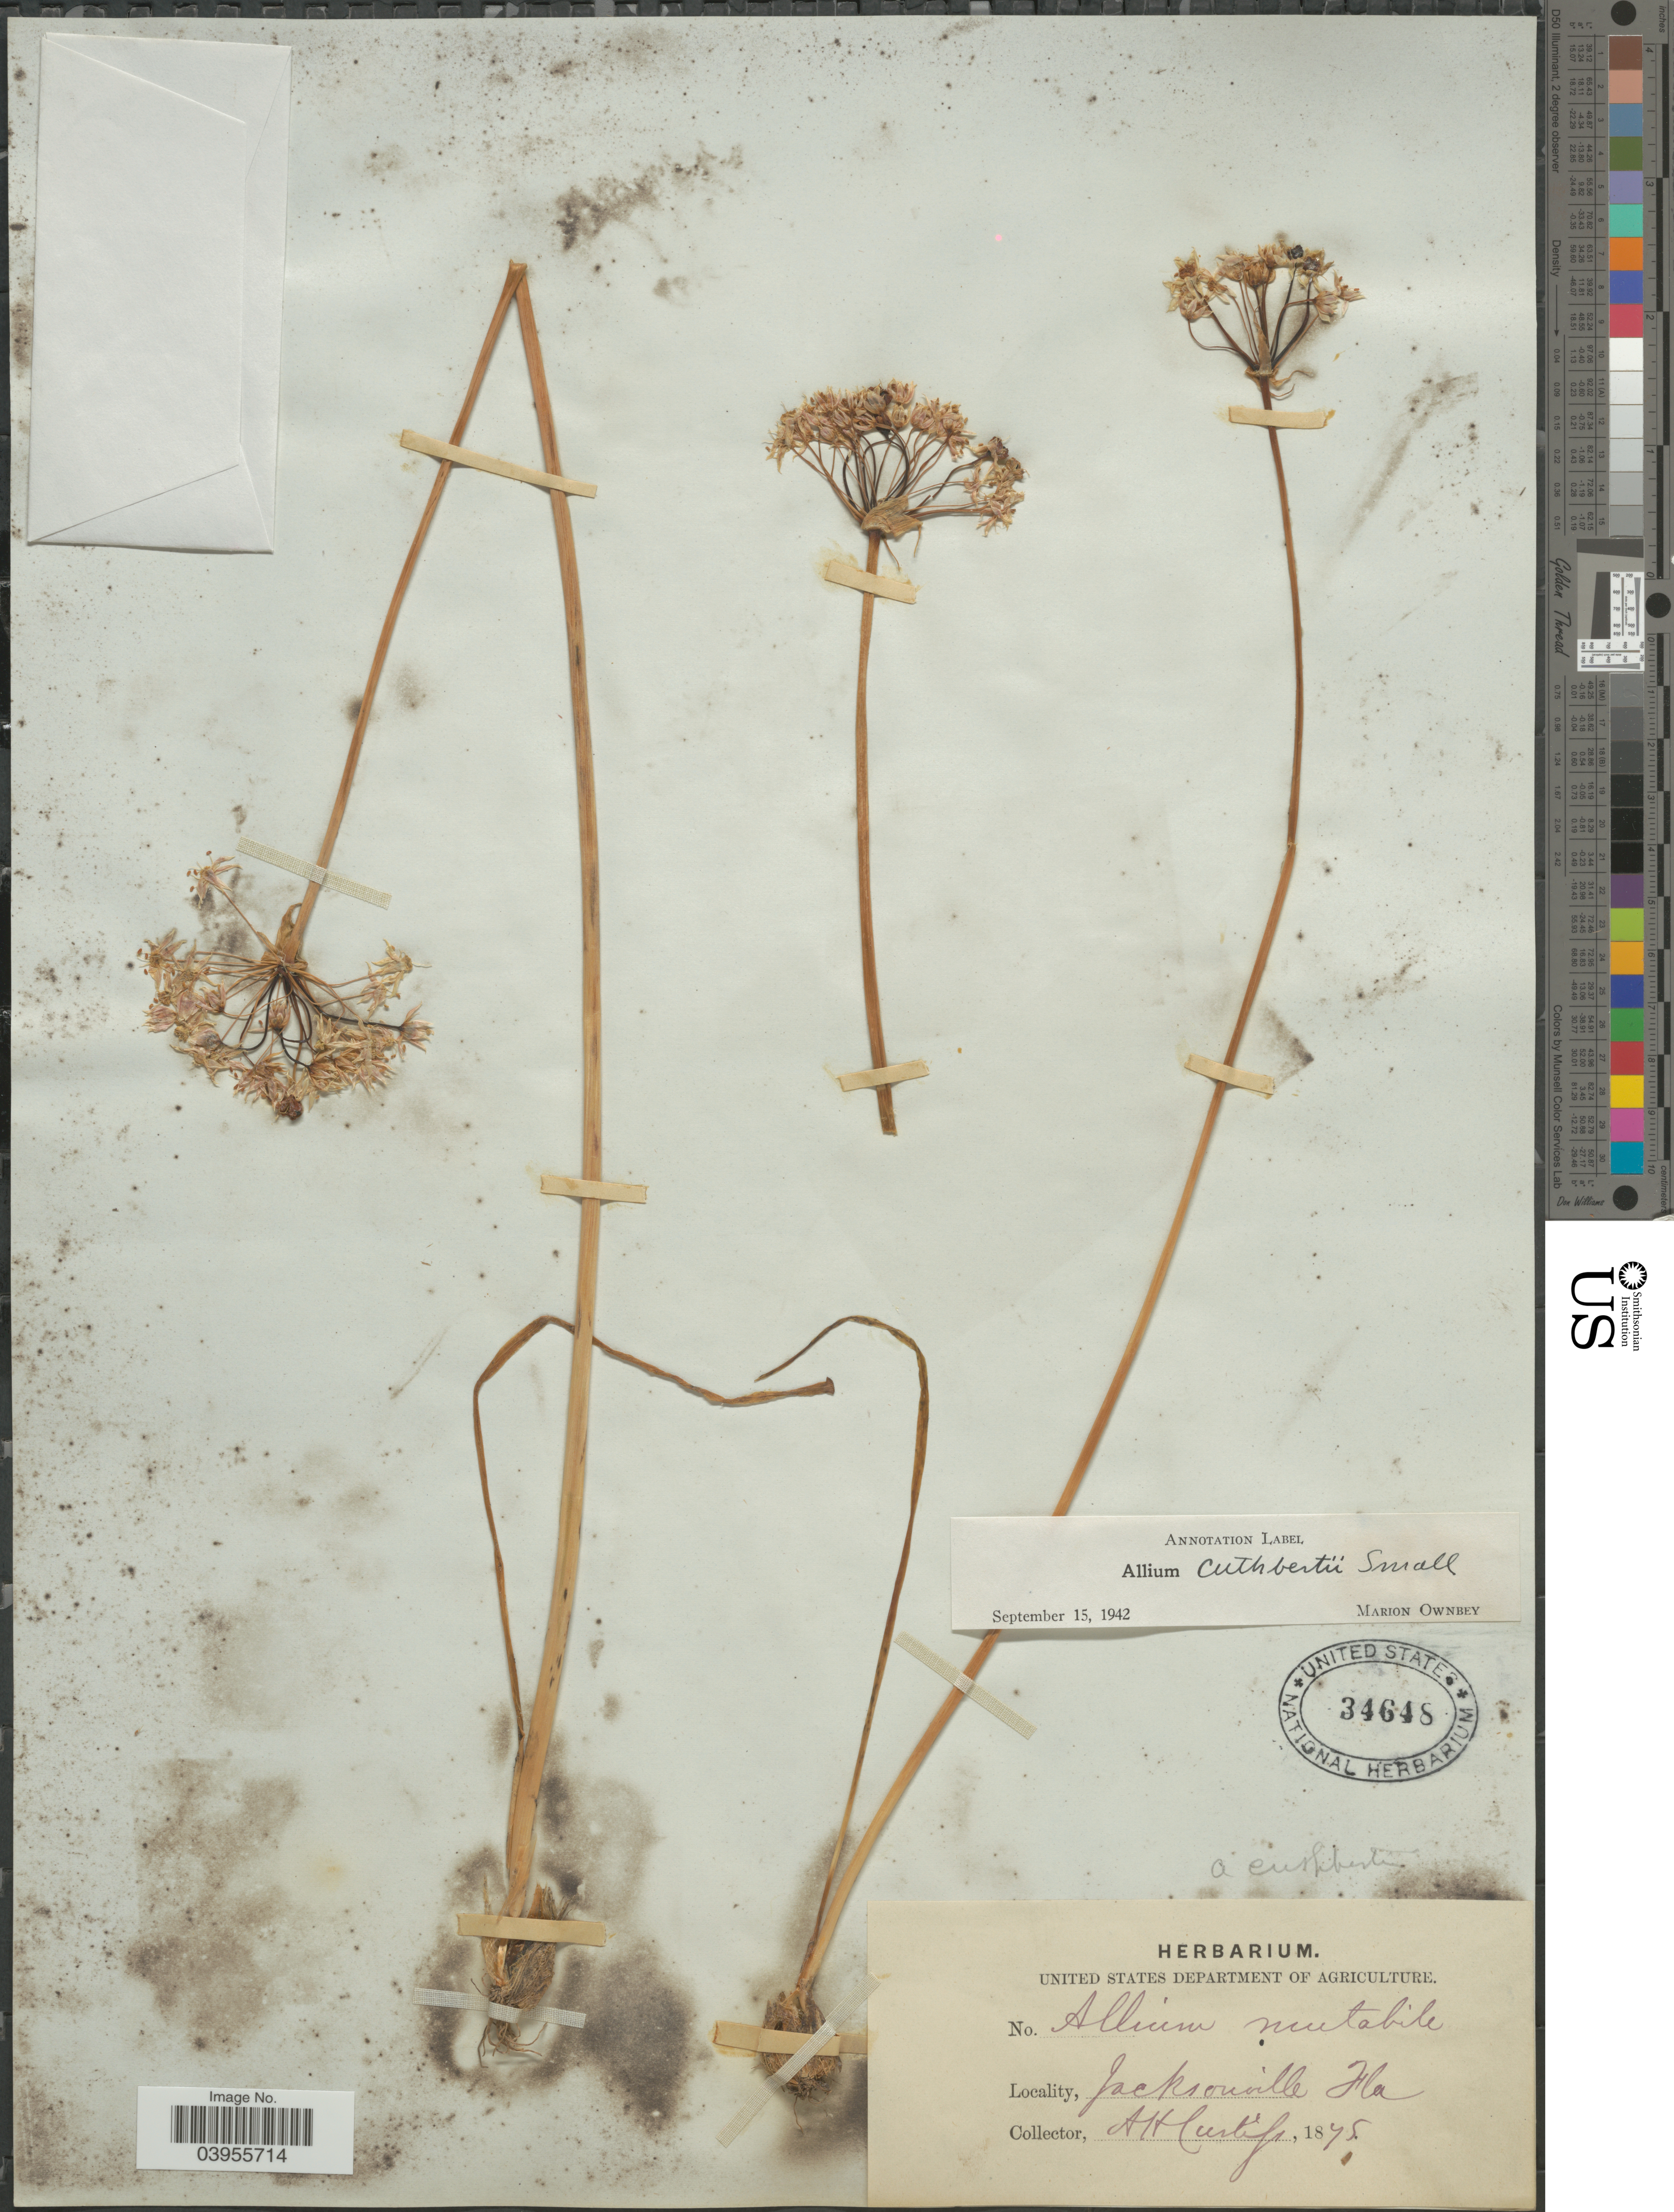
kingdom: Plantae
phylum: Tracheophyta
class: Liliopsida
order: Asparagales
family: Amaryllidaceae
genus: Allium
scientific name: Allium cuthbertii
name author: Small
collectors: A. H. Curtiss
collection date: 1875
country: United States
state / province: Florida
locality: Jacksonville.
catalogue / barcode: US 34648